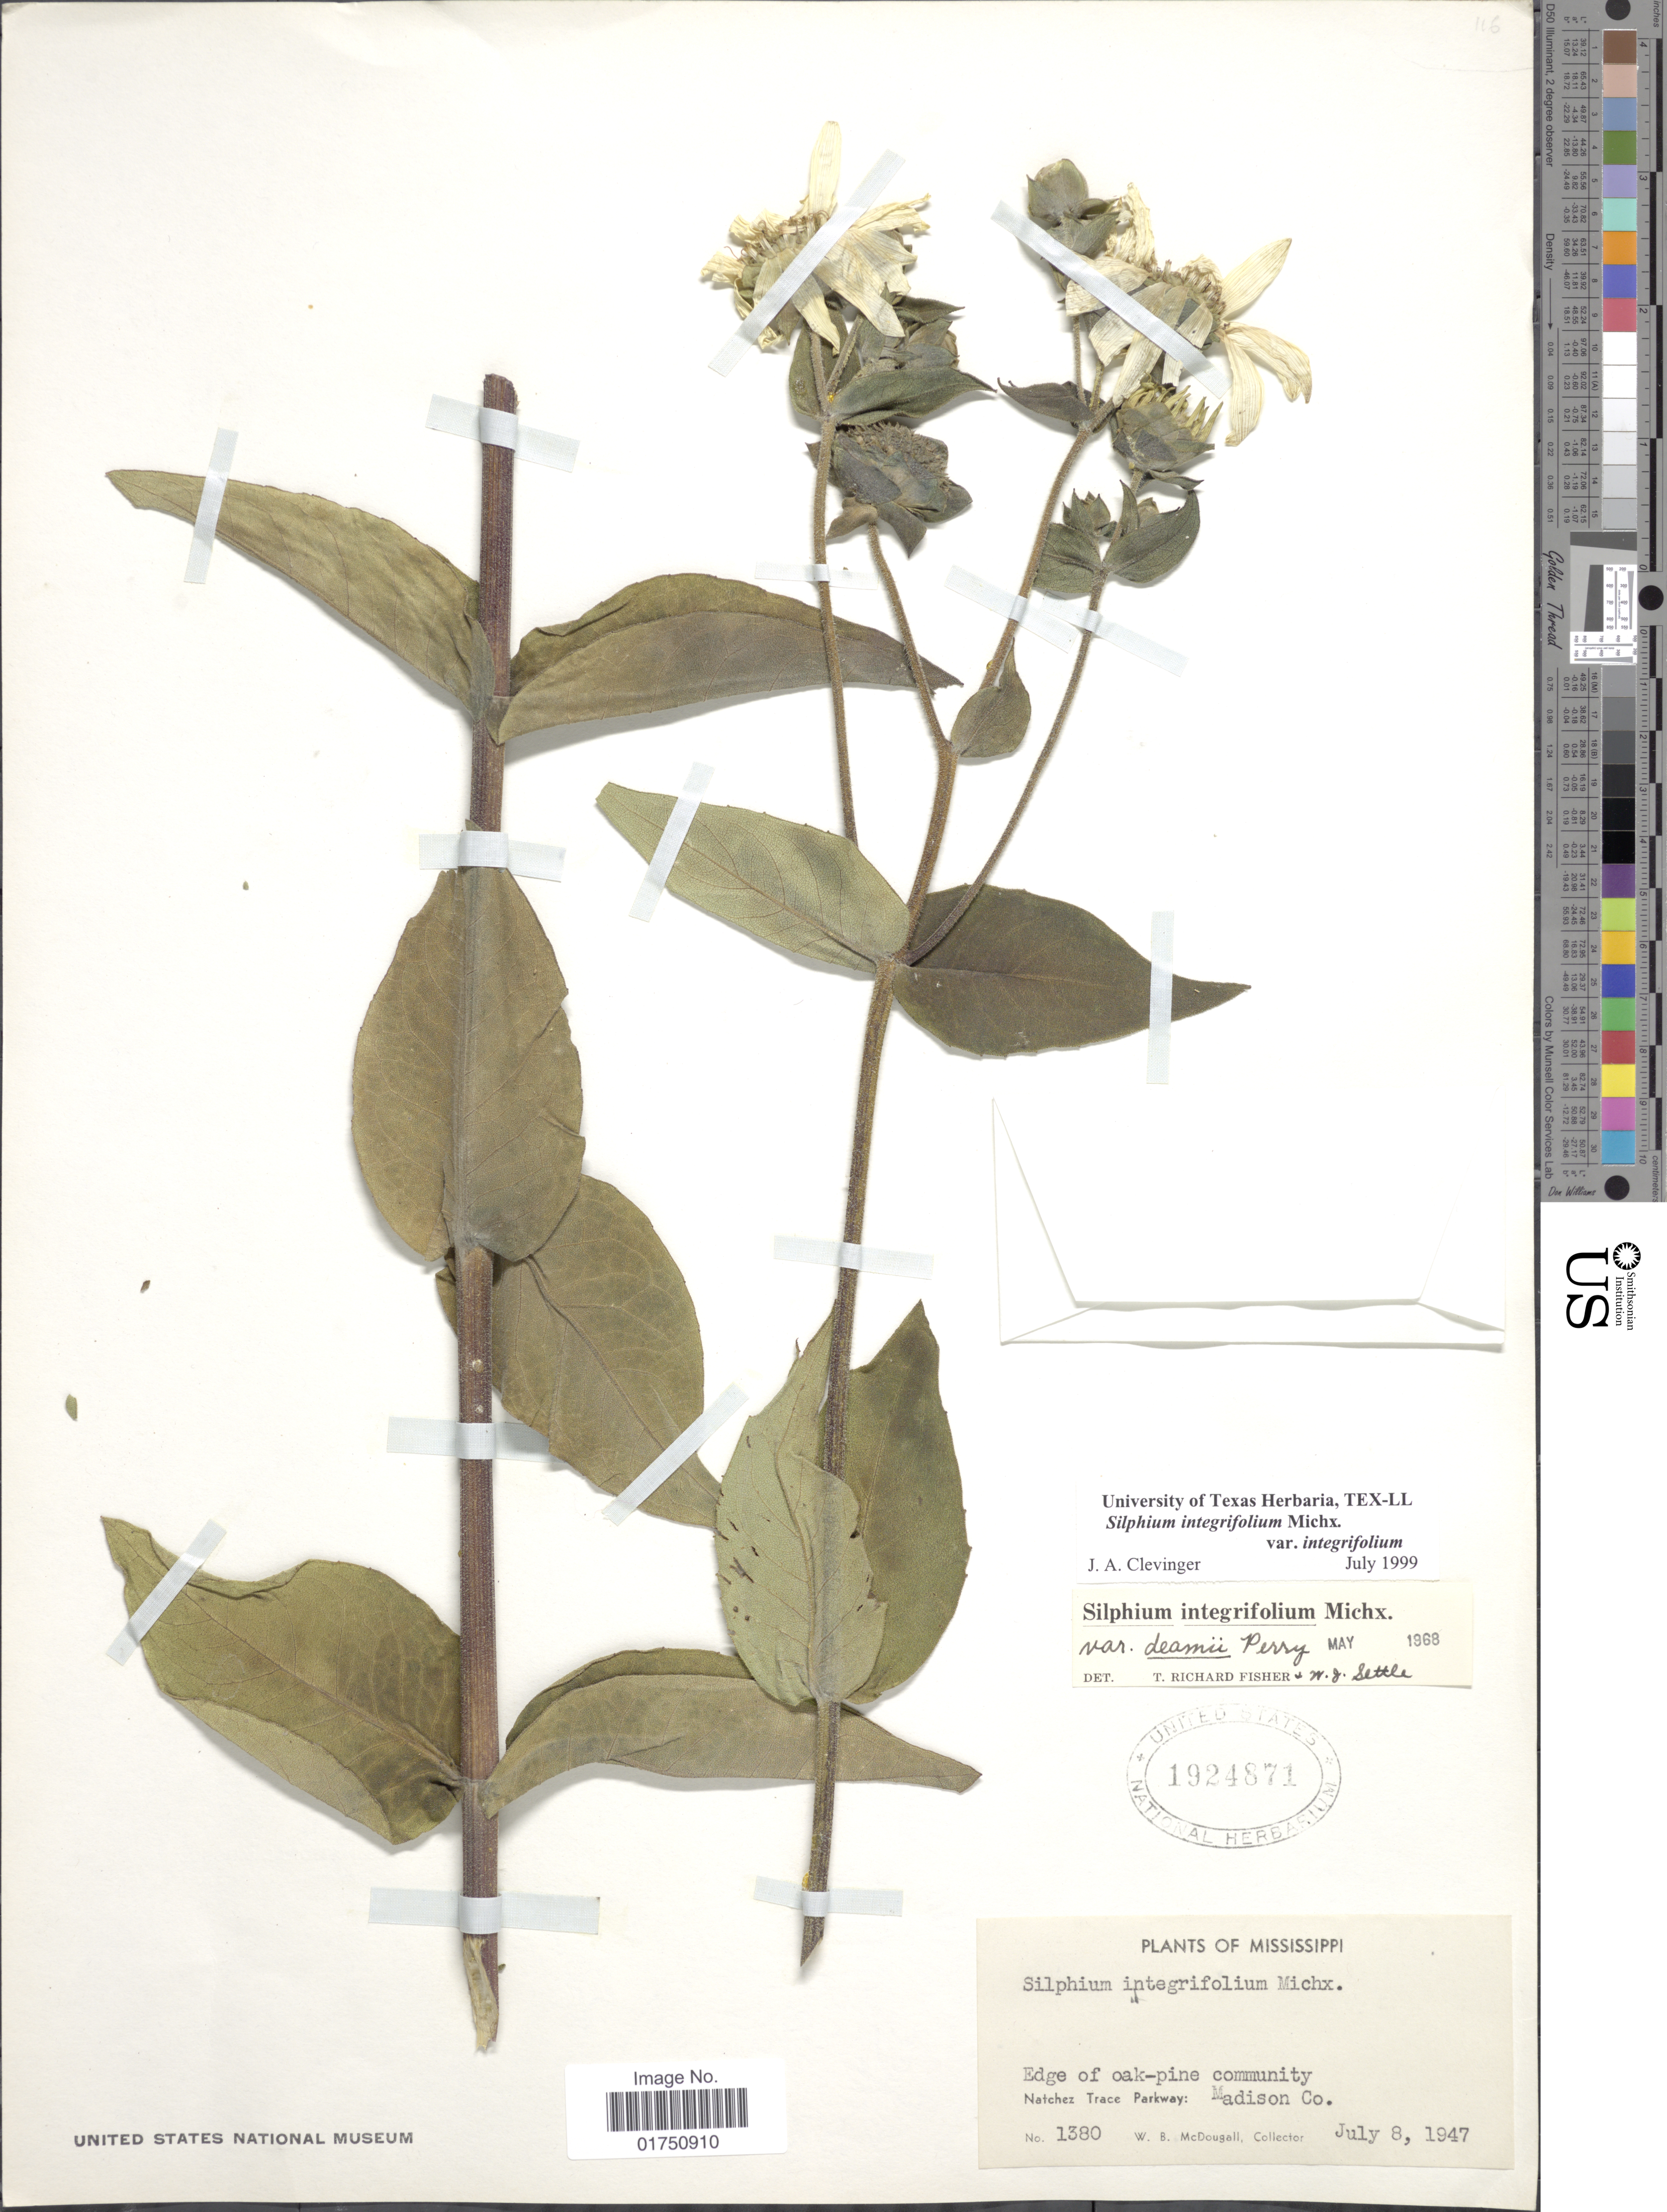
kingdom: Plantae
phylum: Tracheophyta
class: Magnoliopsida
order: Asterales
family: Asteraceae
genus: Silphium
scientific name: Silphium integrifolium var. integrifolium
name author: Michx.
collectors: W. B. McDougall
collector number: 1380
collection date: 1947-07-08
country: United States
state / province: Mississippi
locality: Edge of oak-pine community. Natchez Trace Parkway: Madison Co.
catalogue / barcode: US 1924871